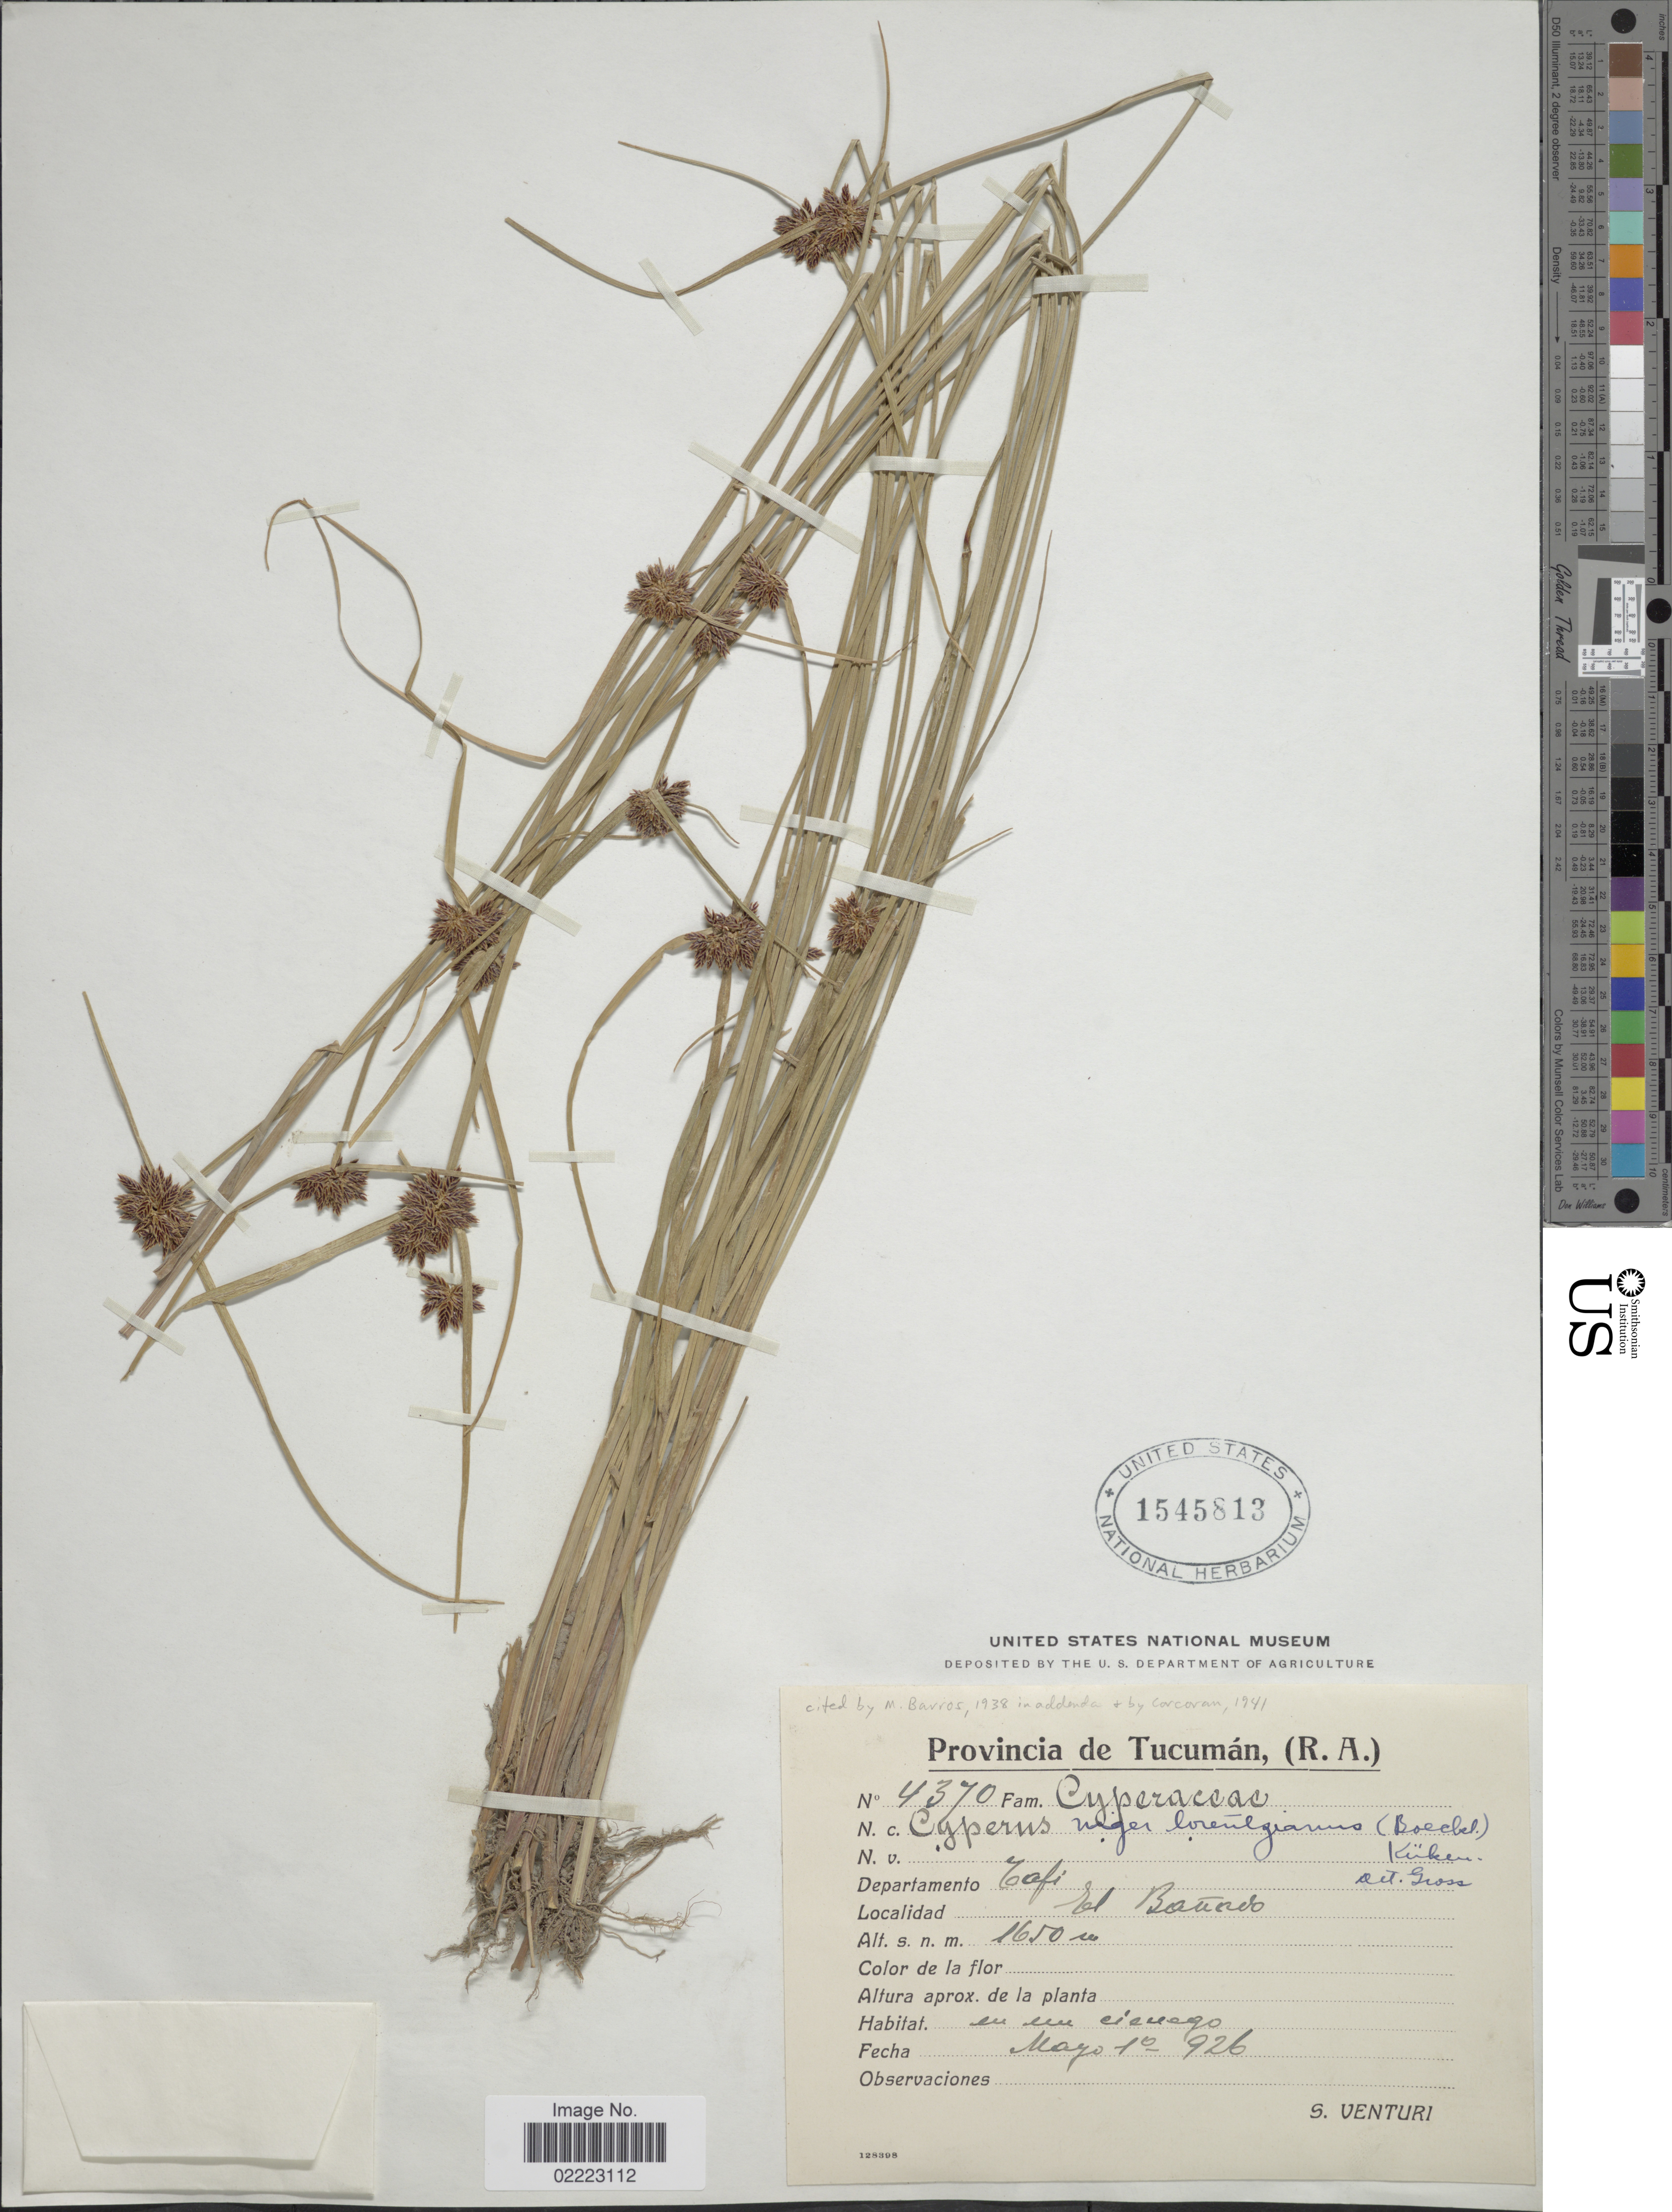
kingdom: Plantae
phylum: Tracheophyta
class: Liliopsida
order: Poales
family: Cyperaceae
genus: Cyperus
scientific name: Cyperus niger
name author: Ruiz & Pav.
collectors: S. Venturi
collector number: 4370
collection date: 1926-05-10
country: Argentina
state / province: Tucuman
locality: (R.A.) Departamento Tafi, El Bañado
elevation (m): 1650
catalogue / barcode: US 1545813